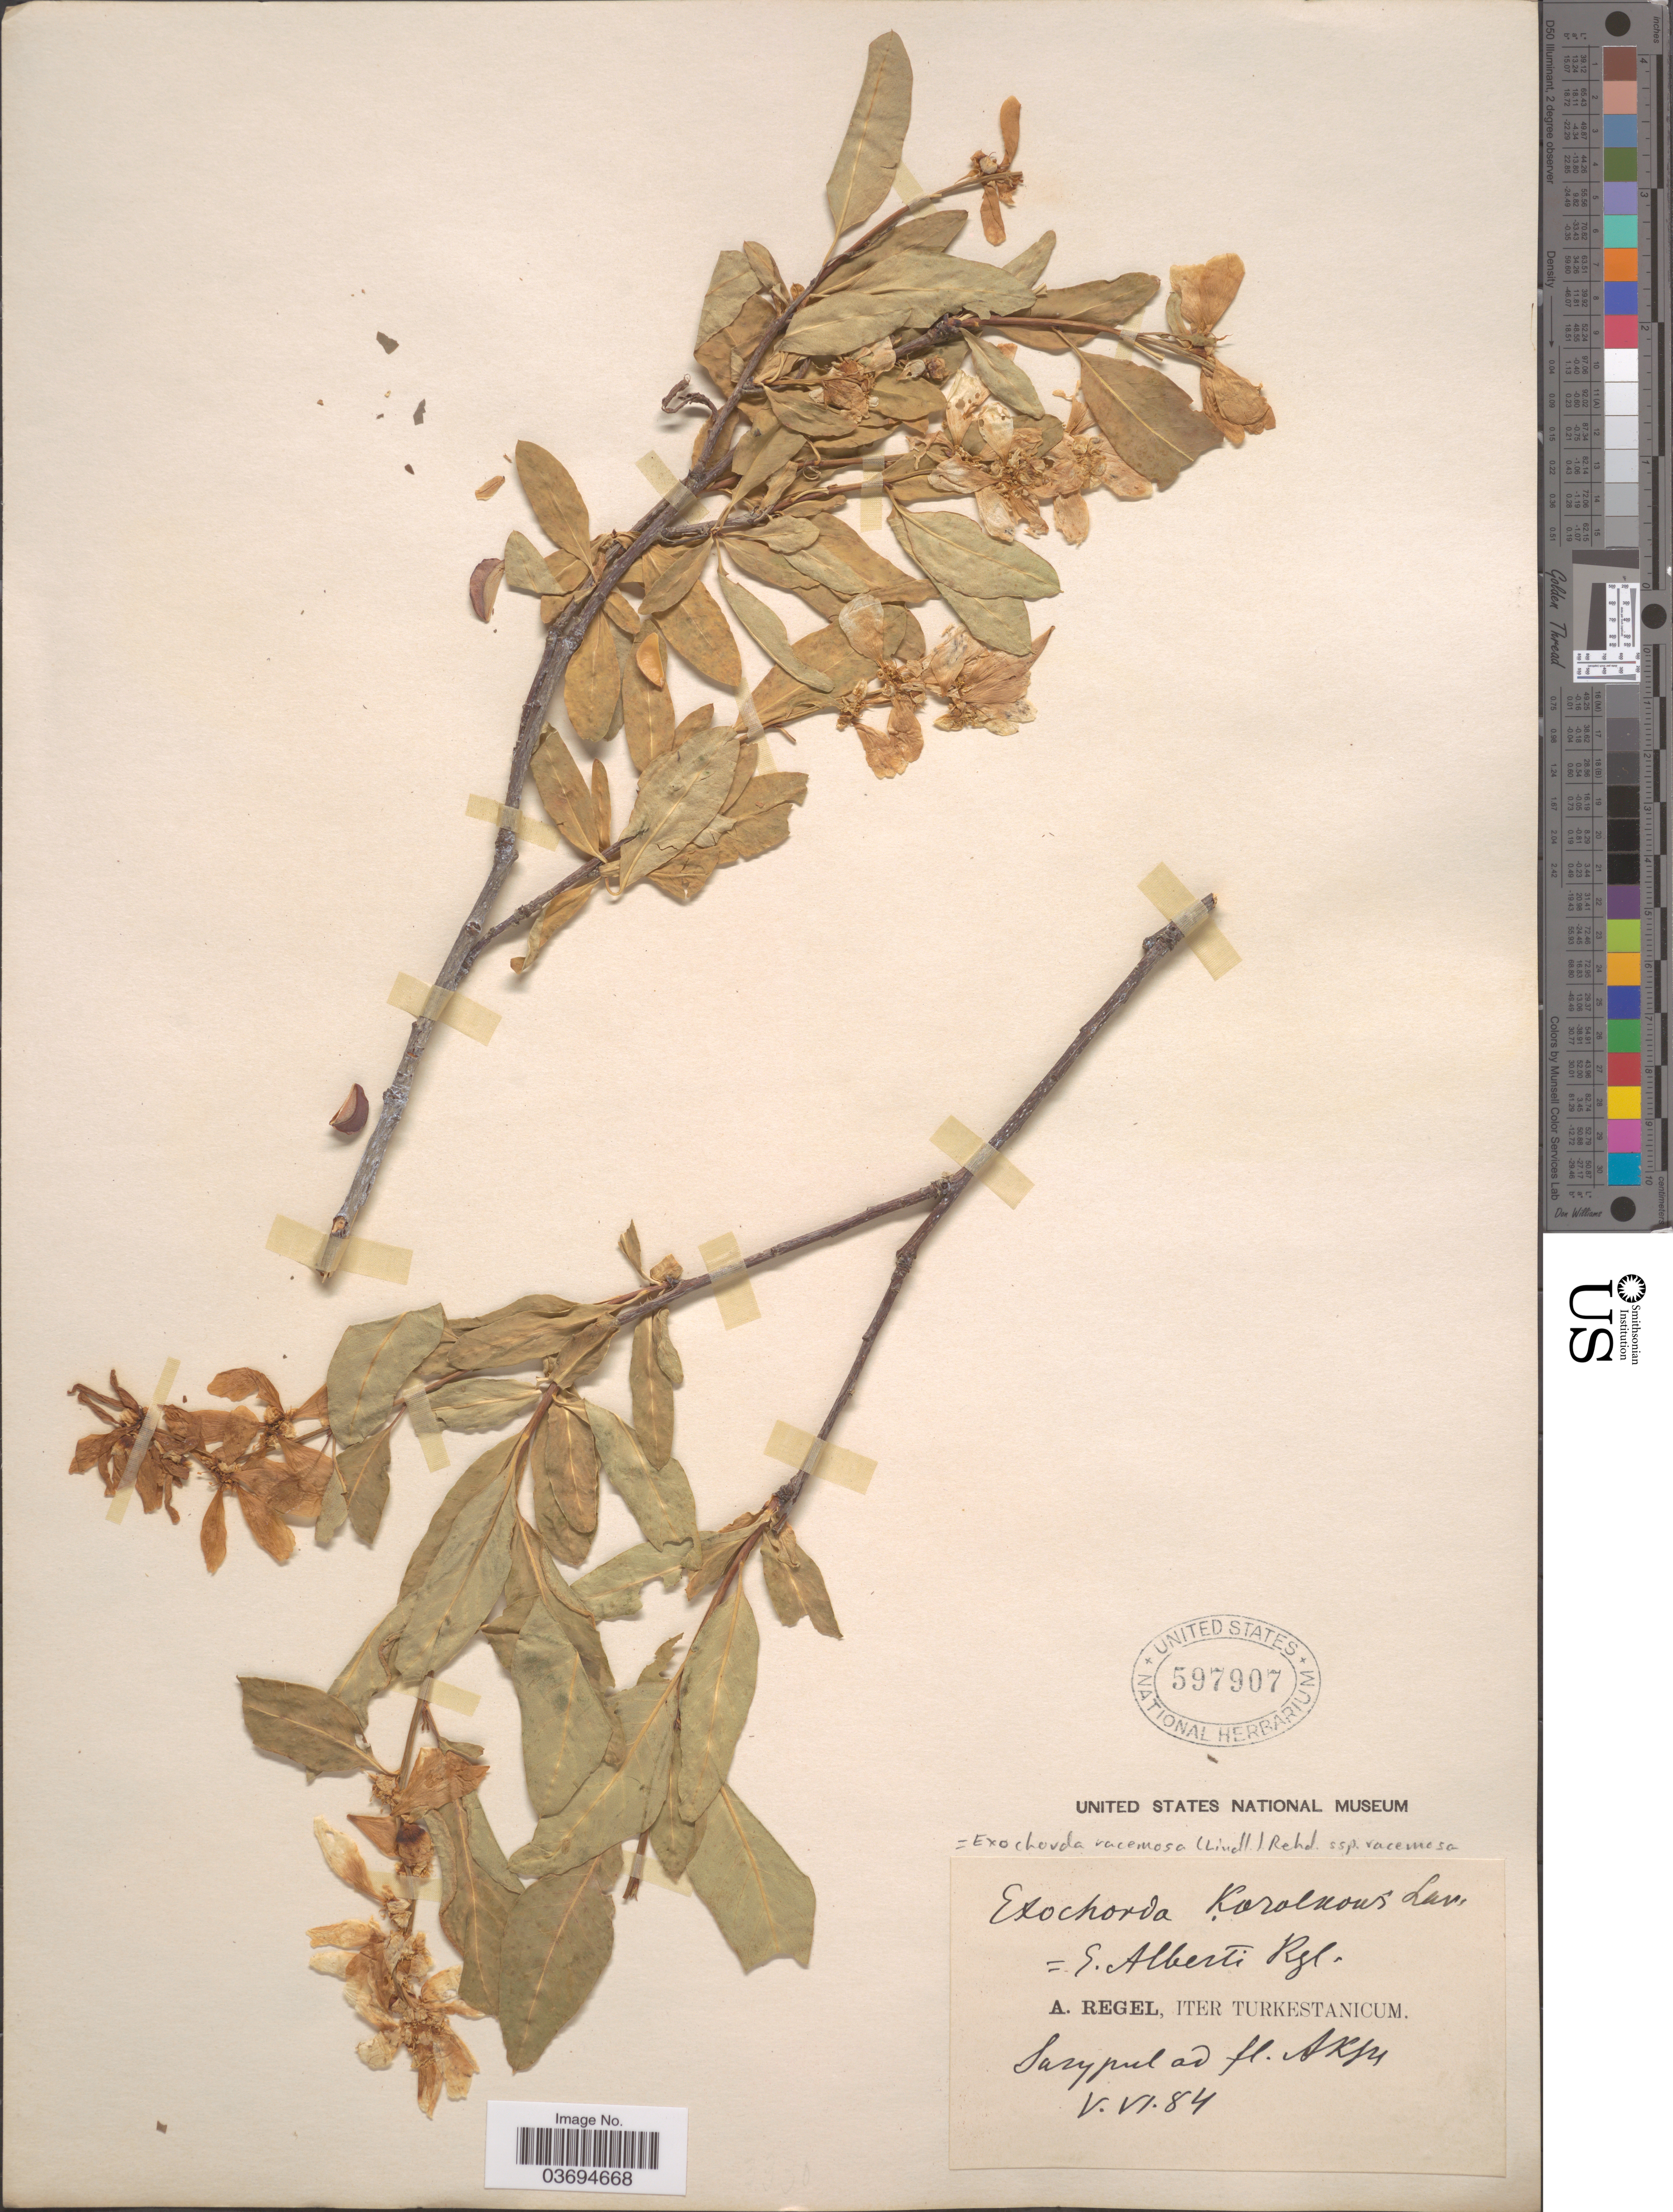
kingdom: Plantae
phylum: Tracheophyta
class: Magnoliopsida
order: Rosales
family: Rosaceae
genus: Exochorda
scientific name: Exochorda racemosa subsp. racemosa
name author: (Fortune ex Lindl.) Rehder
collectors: A. Regel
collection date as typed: Transcribed d/m/y: /5/84 to /6/84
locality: Iter Turkestanicum. Sarypul ad. fl. Akfu. [interpreted]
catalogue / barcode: US 597907